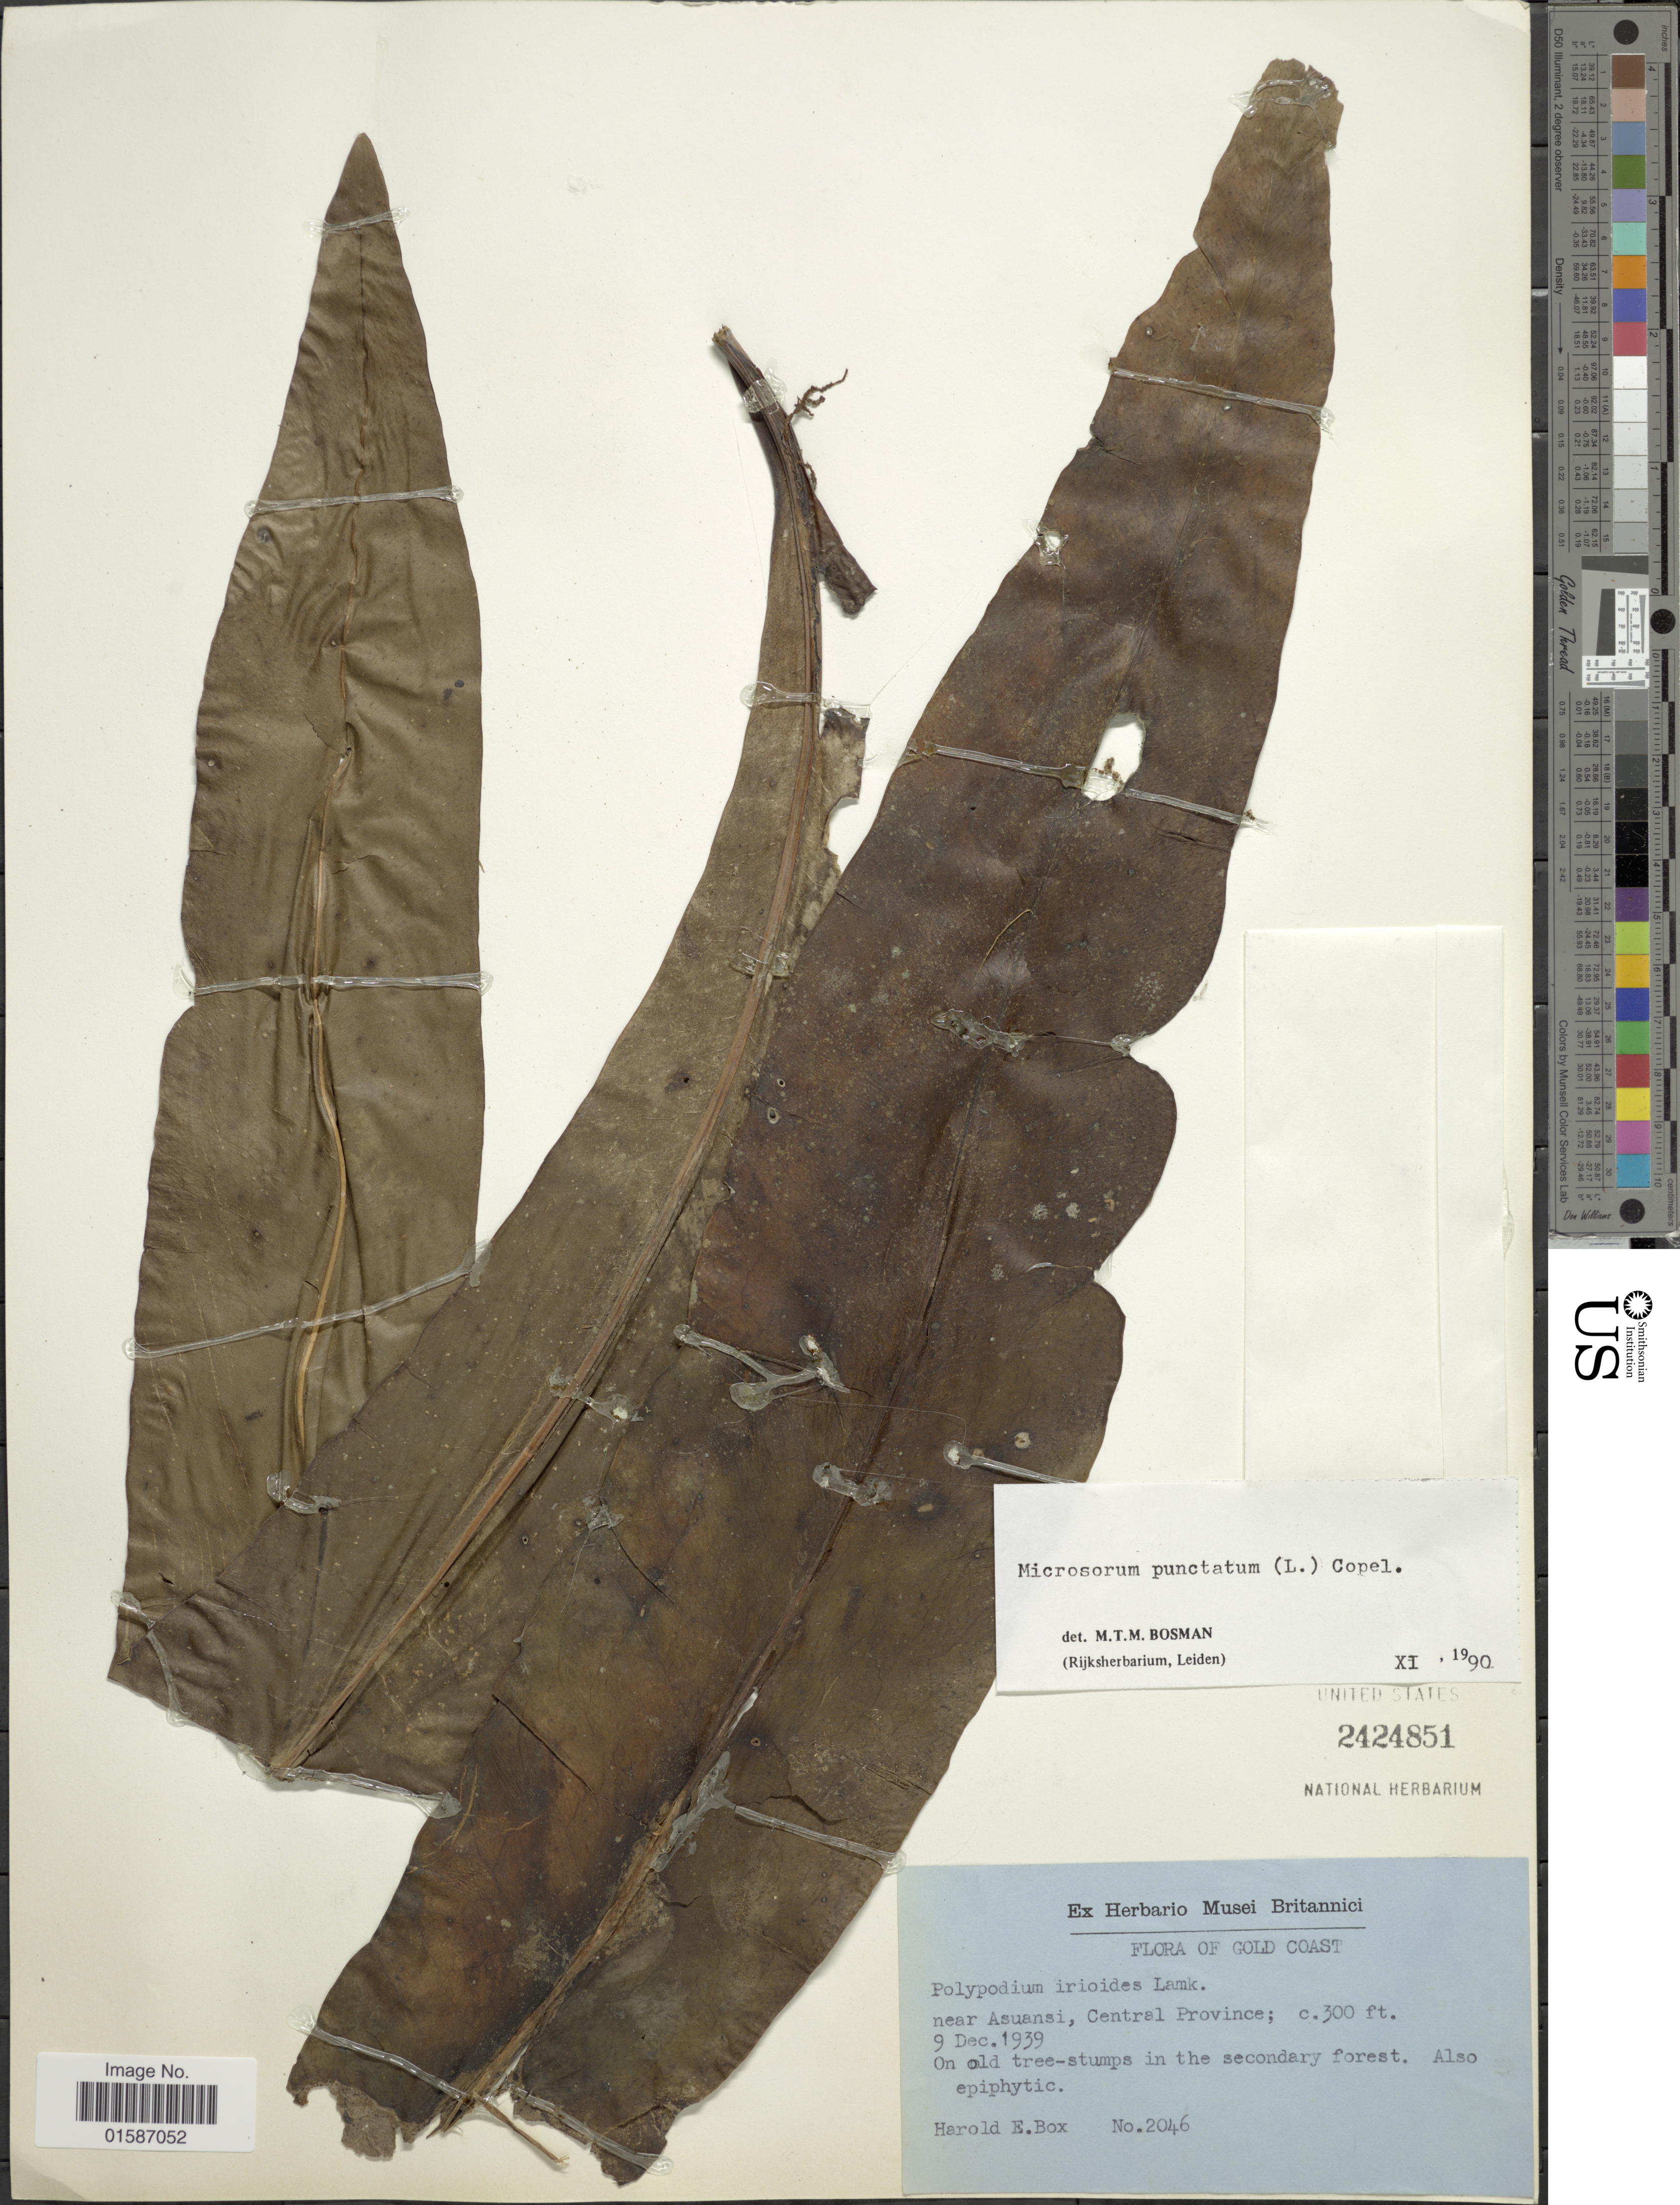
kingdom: Plantae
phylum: Tracheophyta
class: Polypodiopsida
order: Polypodiales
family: Polypodiaceae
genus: Microsorum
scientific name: Microsorum punctatum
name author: (L.) Copel.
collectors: H. E. Box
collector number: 2046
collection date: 1939-12-09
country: Bahrain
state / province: Central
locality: Gold Coast, Near Asuansi, Central Province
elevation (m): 91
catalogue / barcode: US 2424851